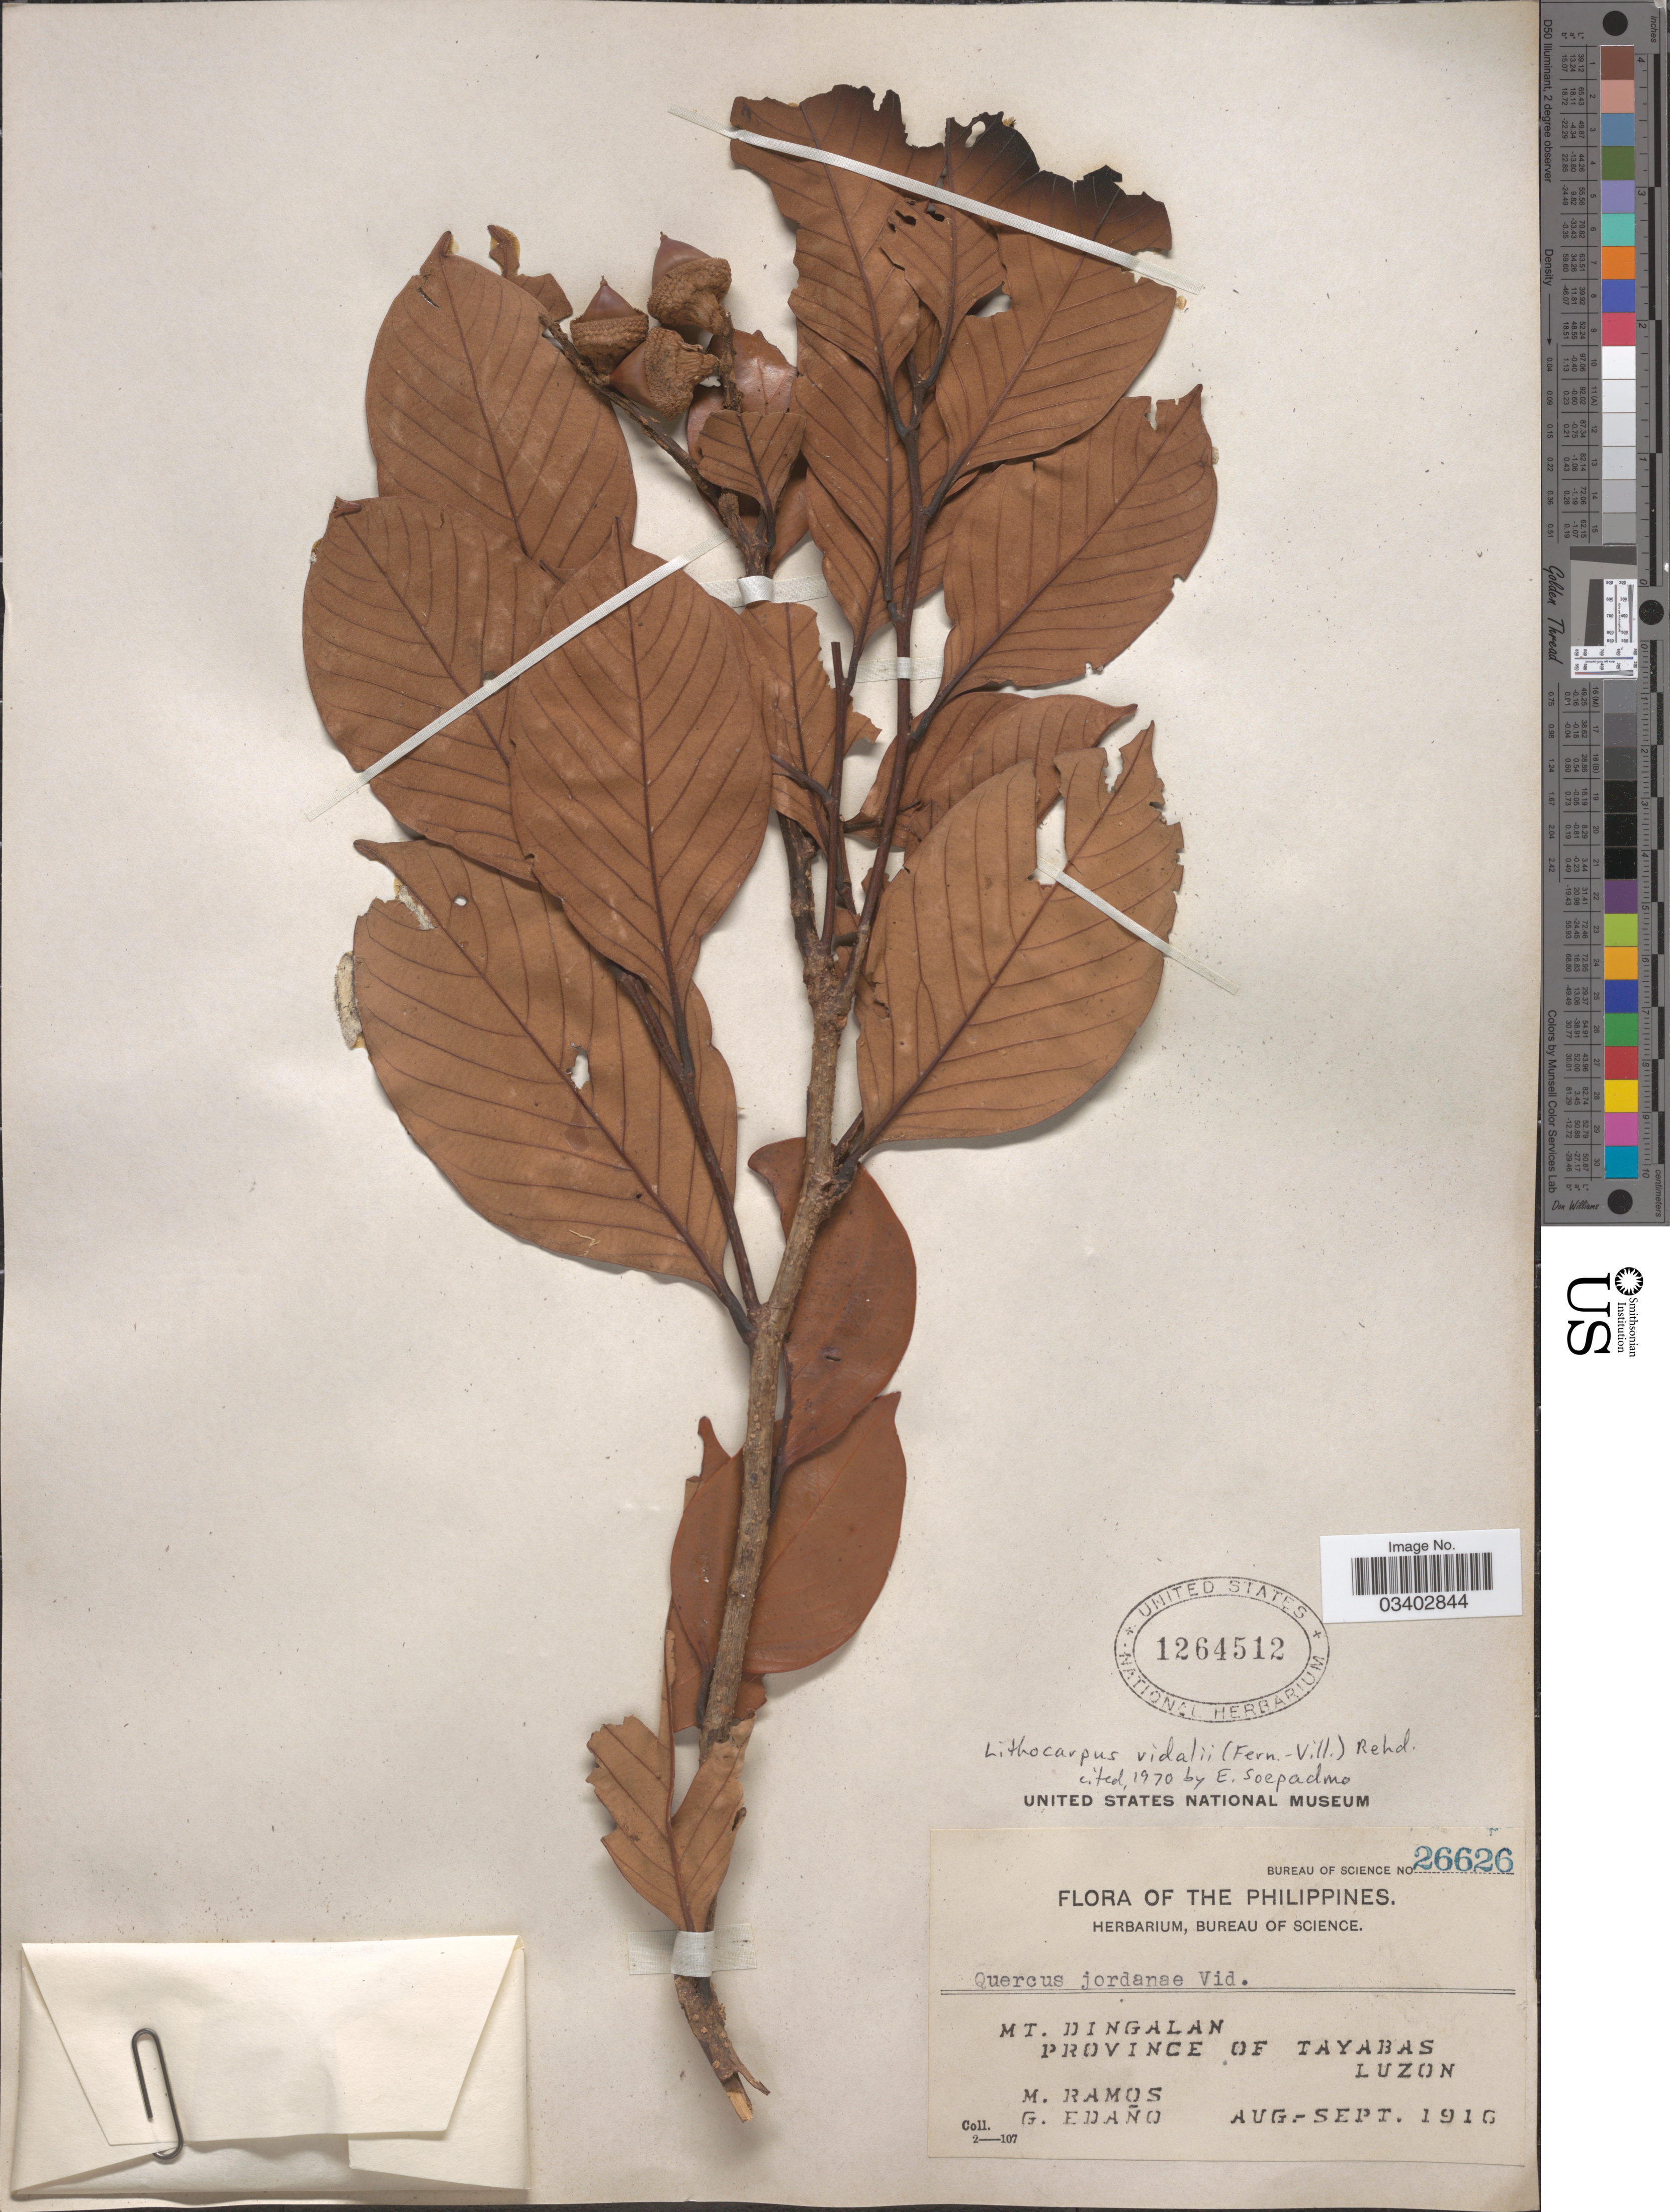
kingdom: Plantae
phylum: Tracheophyta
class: Magnoliopsida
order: Fagales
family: Fagaceae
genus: Lithocarpus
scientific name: Lithocarpus vidalii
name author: (Fern.-Vill.) Rehder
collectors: M. Ramos & G. Edaño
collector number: Bureau of Science 26626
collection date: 1916-08/1916-09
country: Philippines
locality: Mt. Dingalan, Province of Tayabas, Luzon.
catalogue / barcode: US 1264512